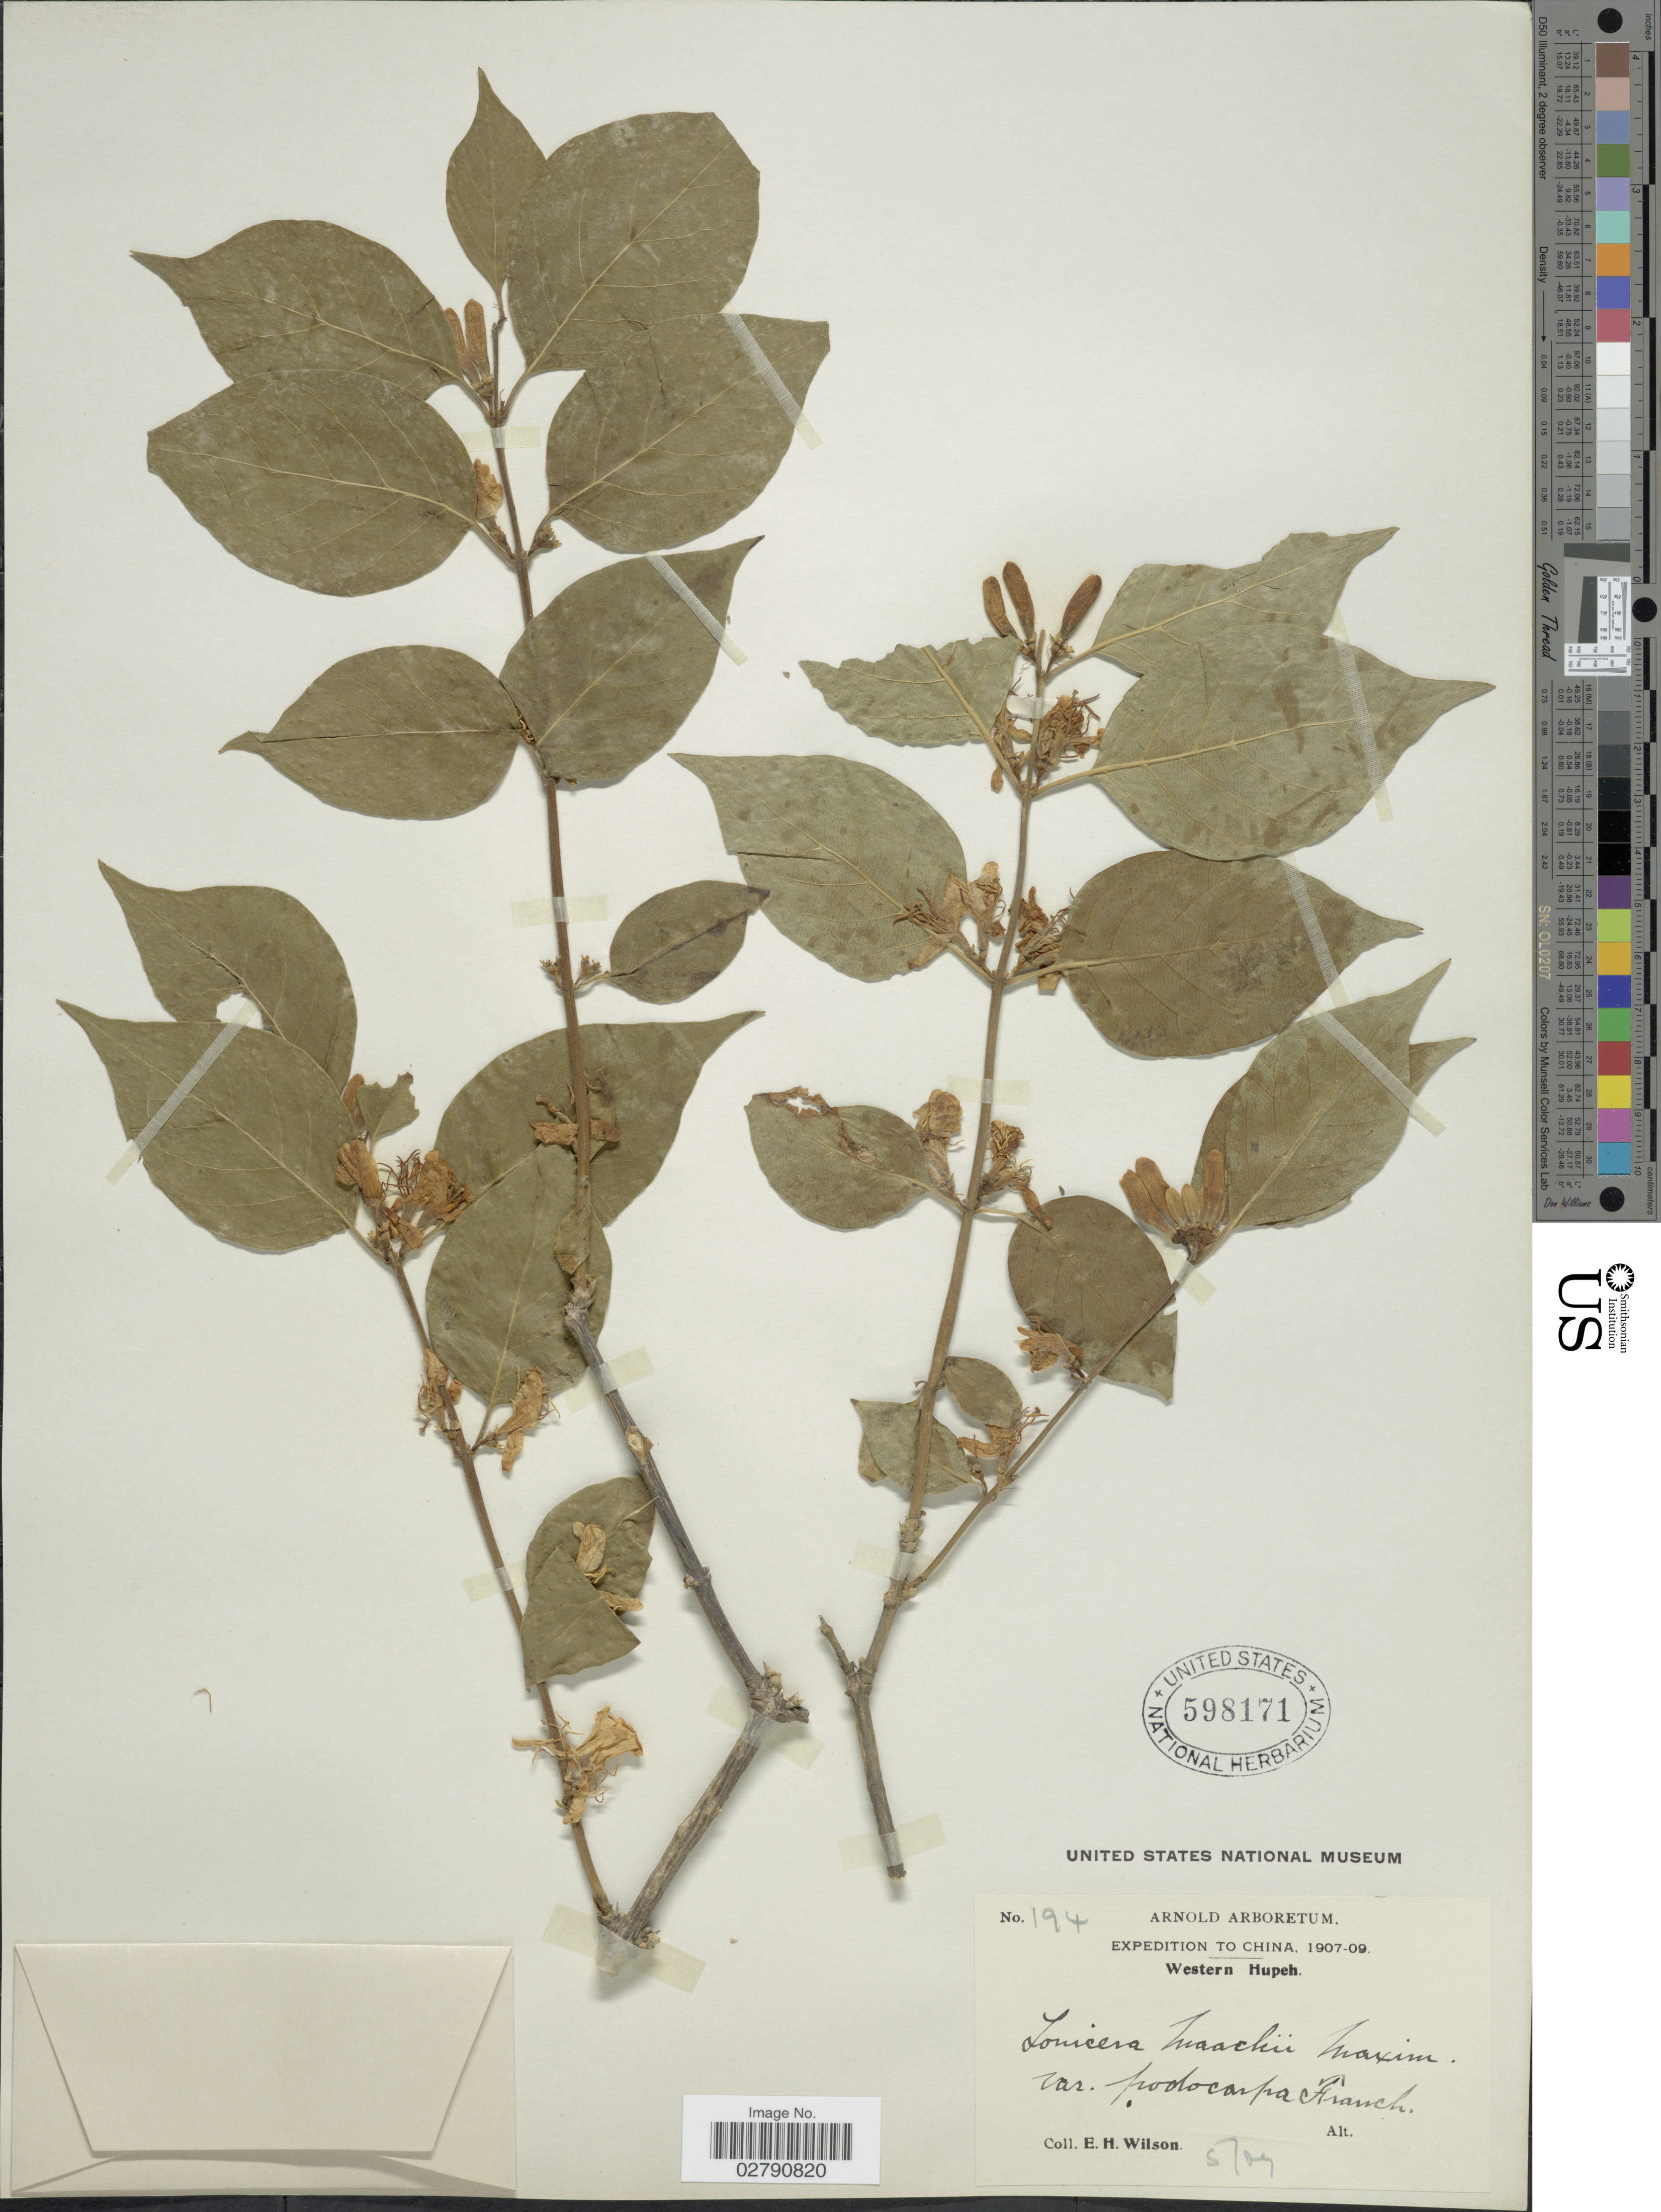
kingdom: Plantae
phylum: Tracheophyta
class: Magnoliopsida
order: Dipsacales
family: Caprifoliaceae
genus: Lonicera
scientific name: Lonicera maackii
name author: (Rupr.) Maxim.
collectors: E. Wilson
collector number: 194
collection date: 1909-05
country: China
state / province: Hubei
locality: Western Hupeh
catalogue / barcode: US 598171